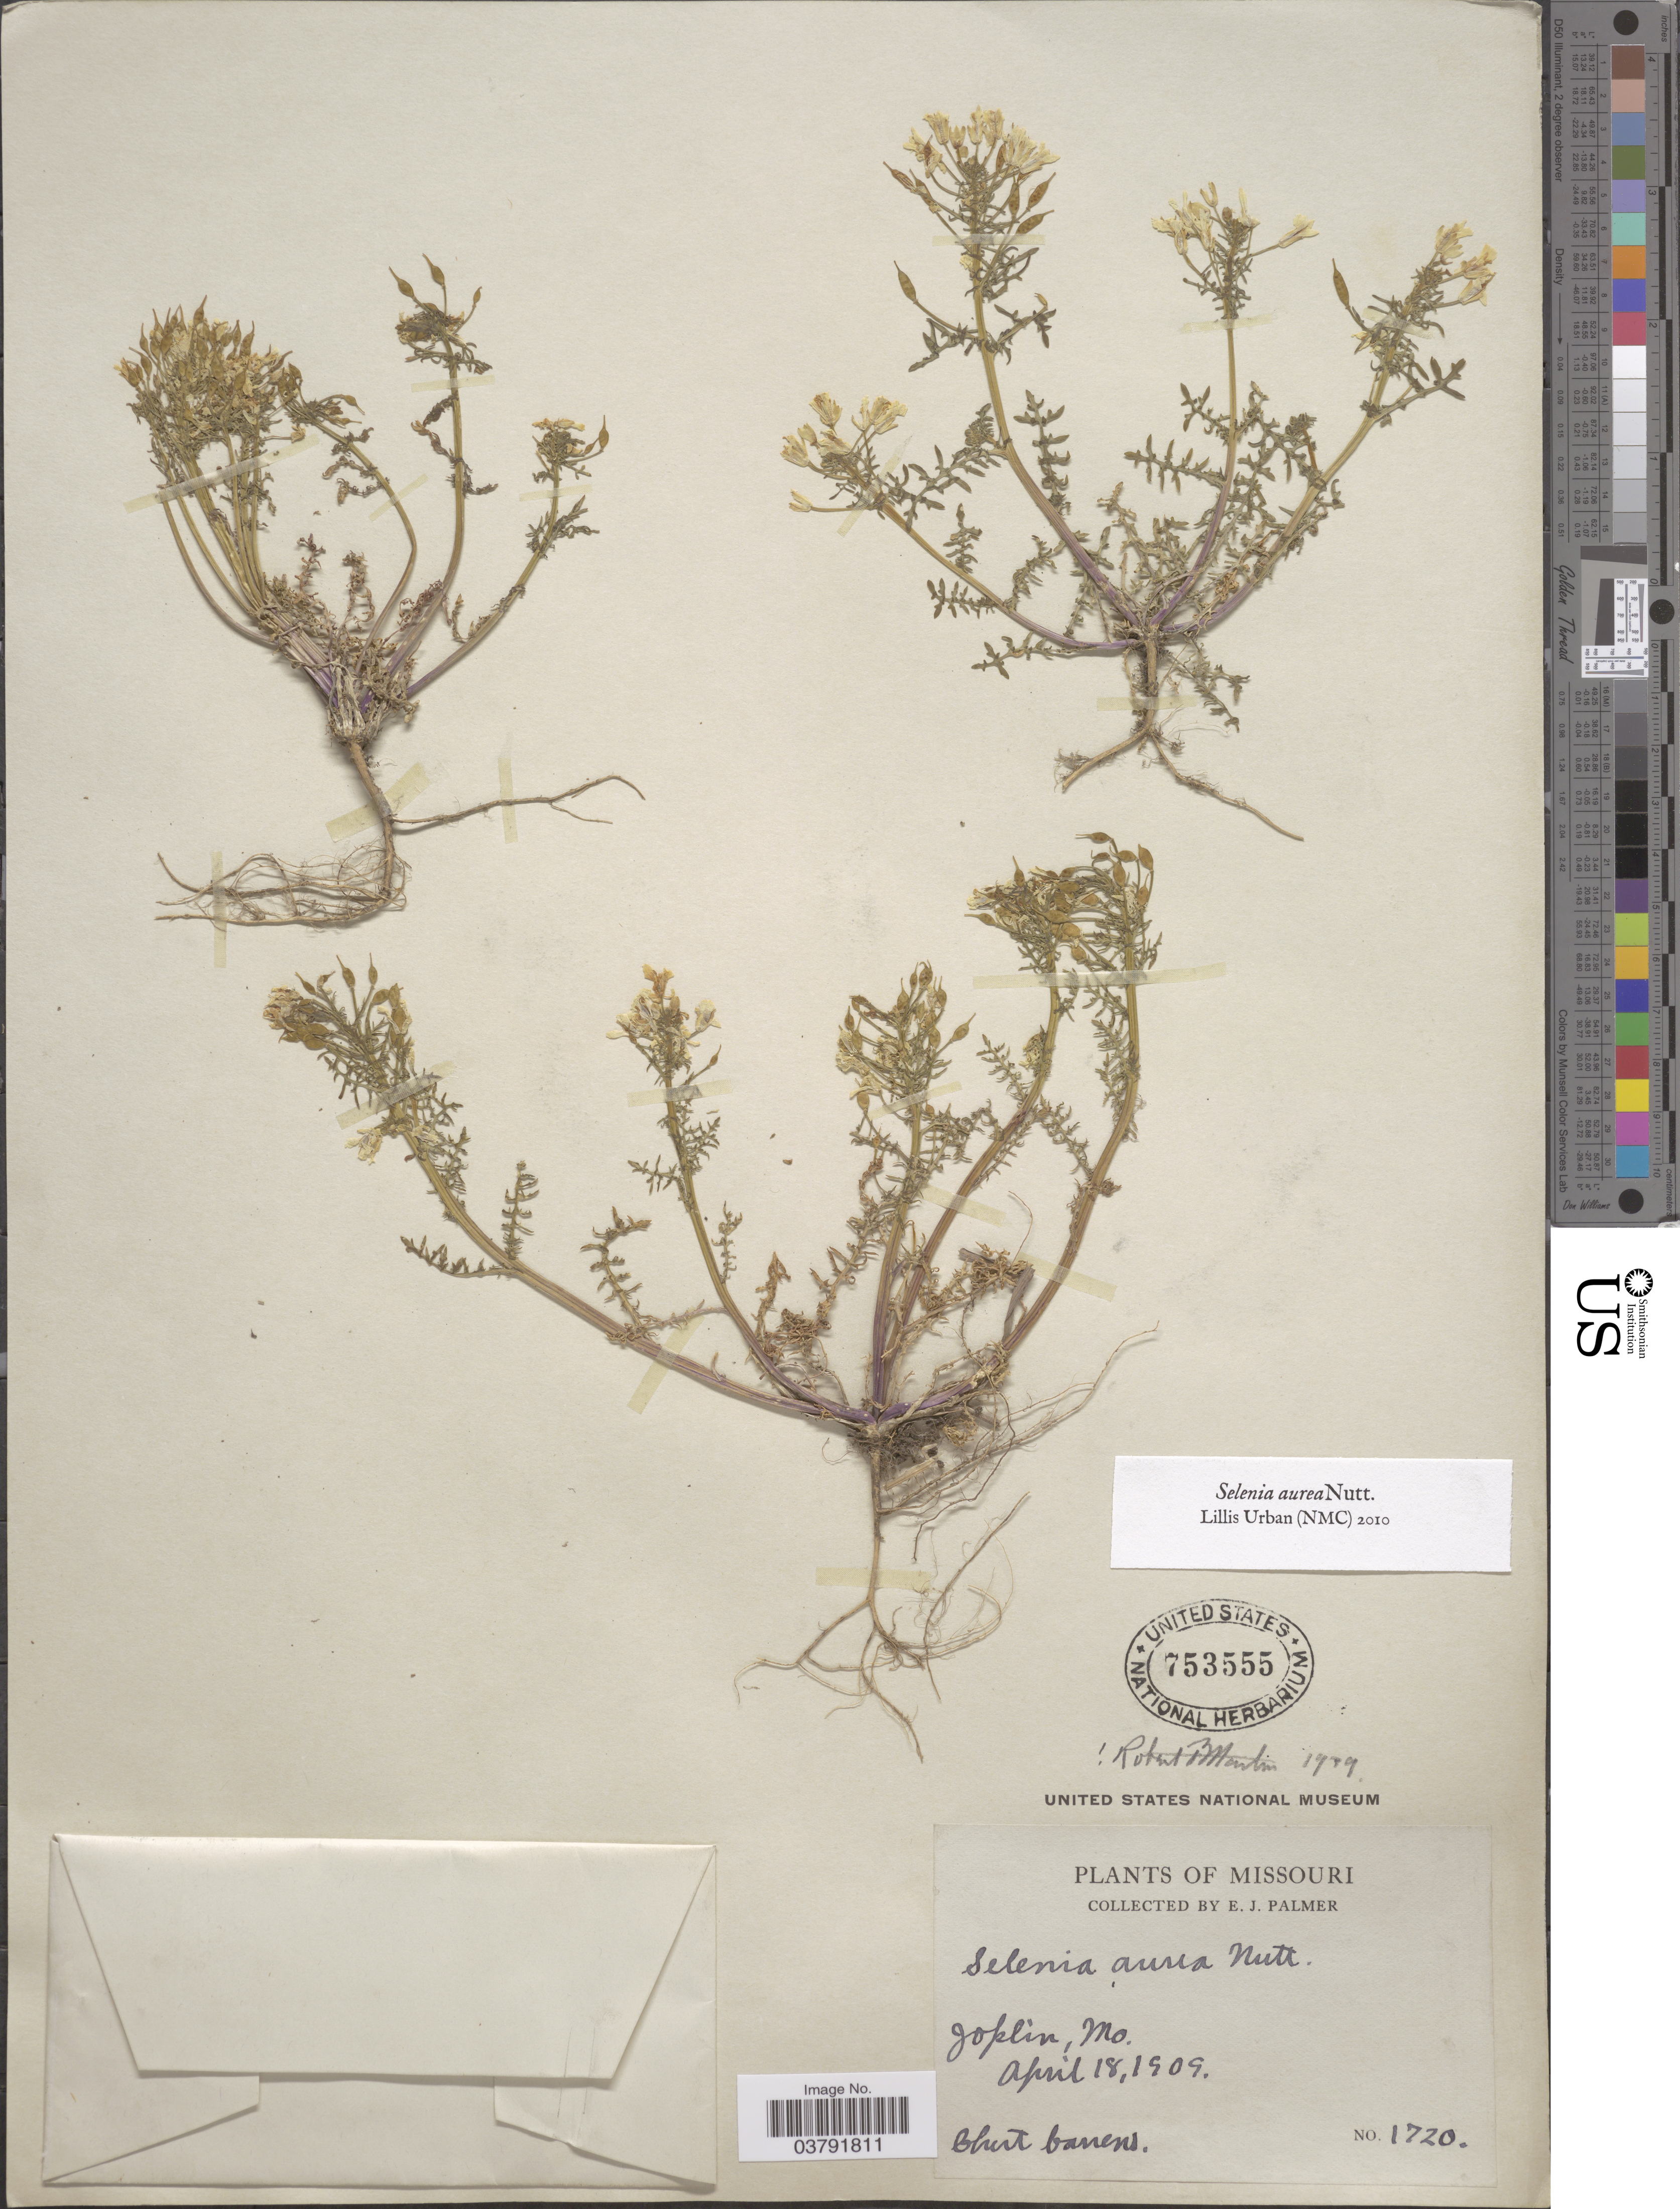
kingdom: Plantae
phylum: Tracheophyta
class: Magnoliopsida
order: Brassicales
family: Brassicaceae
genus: Selenia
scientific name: Selenia aurea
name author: Nutt.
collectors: E. J. Palmer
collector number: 1720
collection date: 1909-04-18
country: United States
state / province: Missouri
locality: Joplin.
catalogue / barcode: US 753555